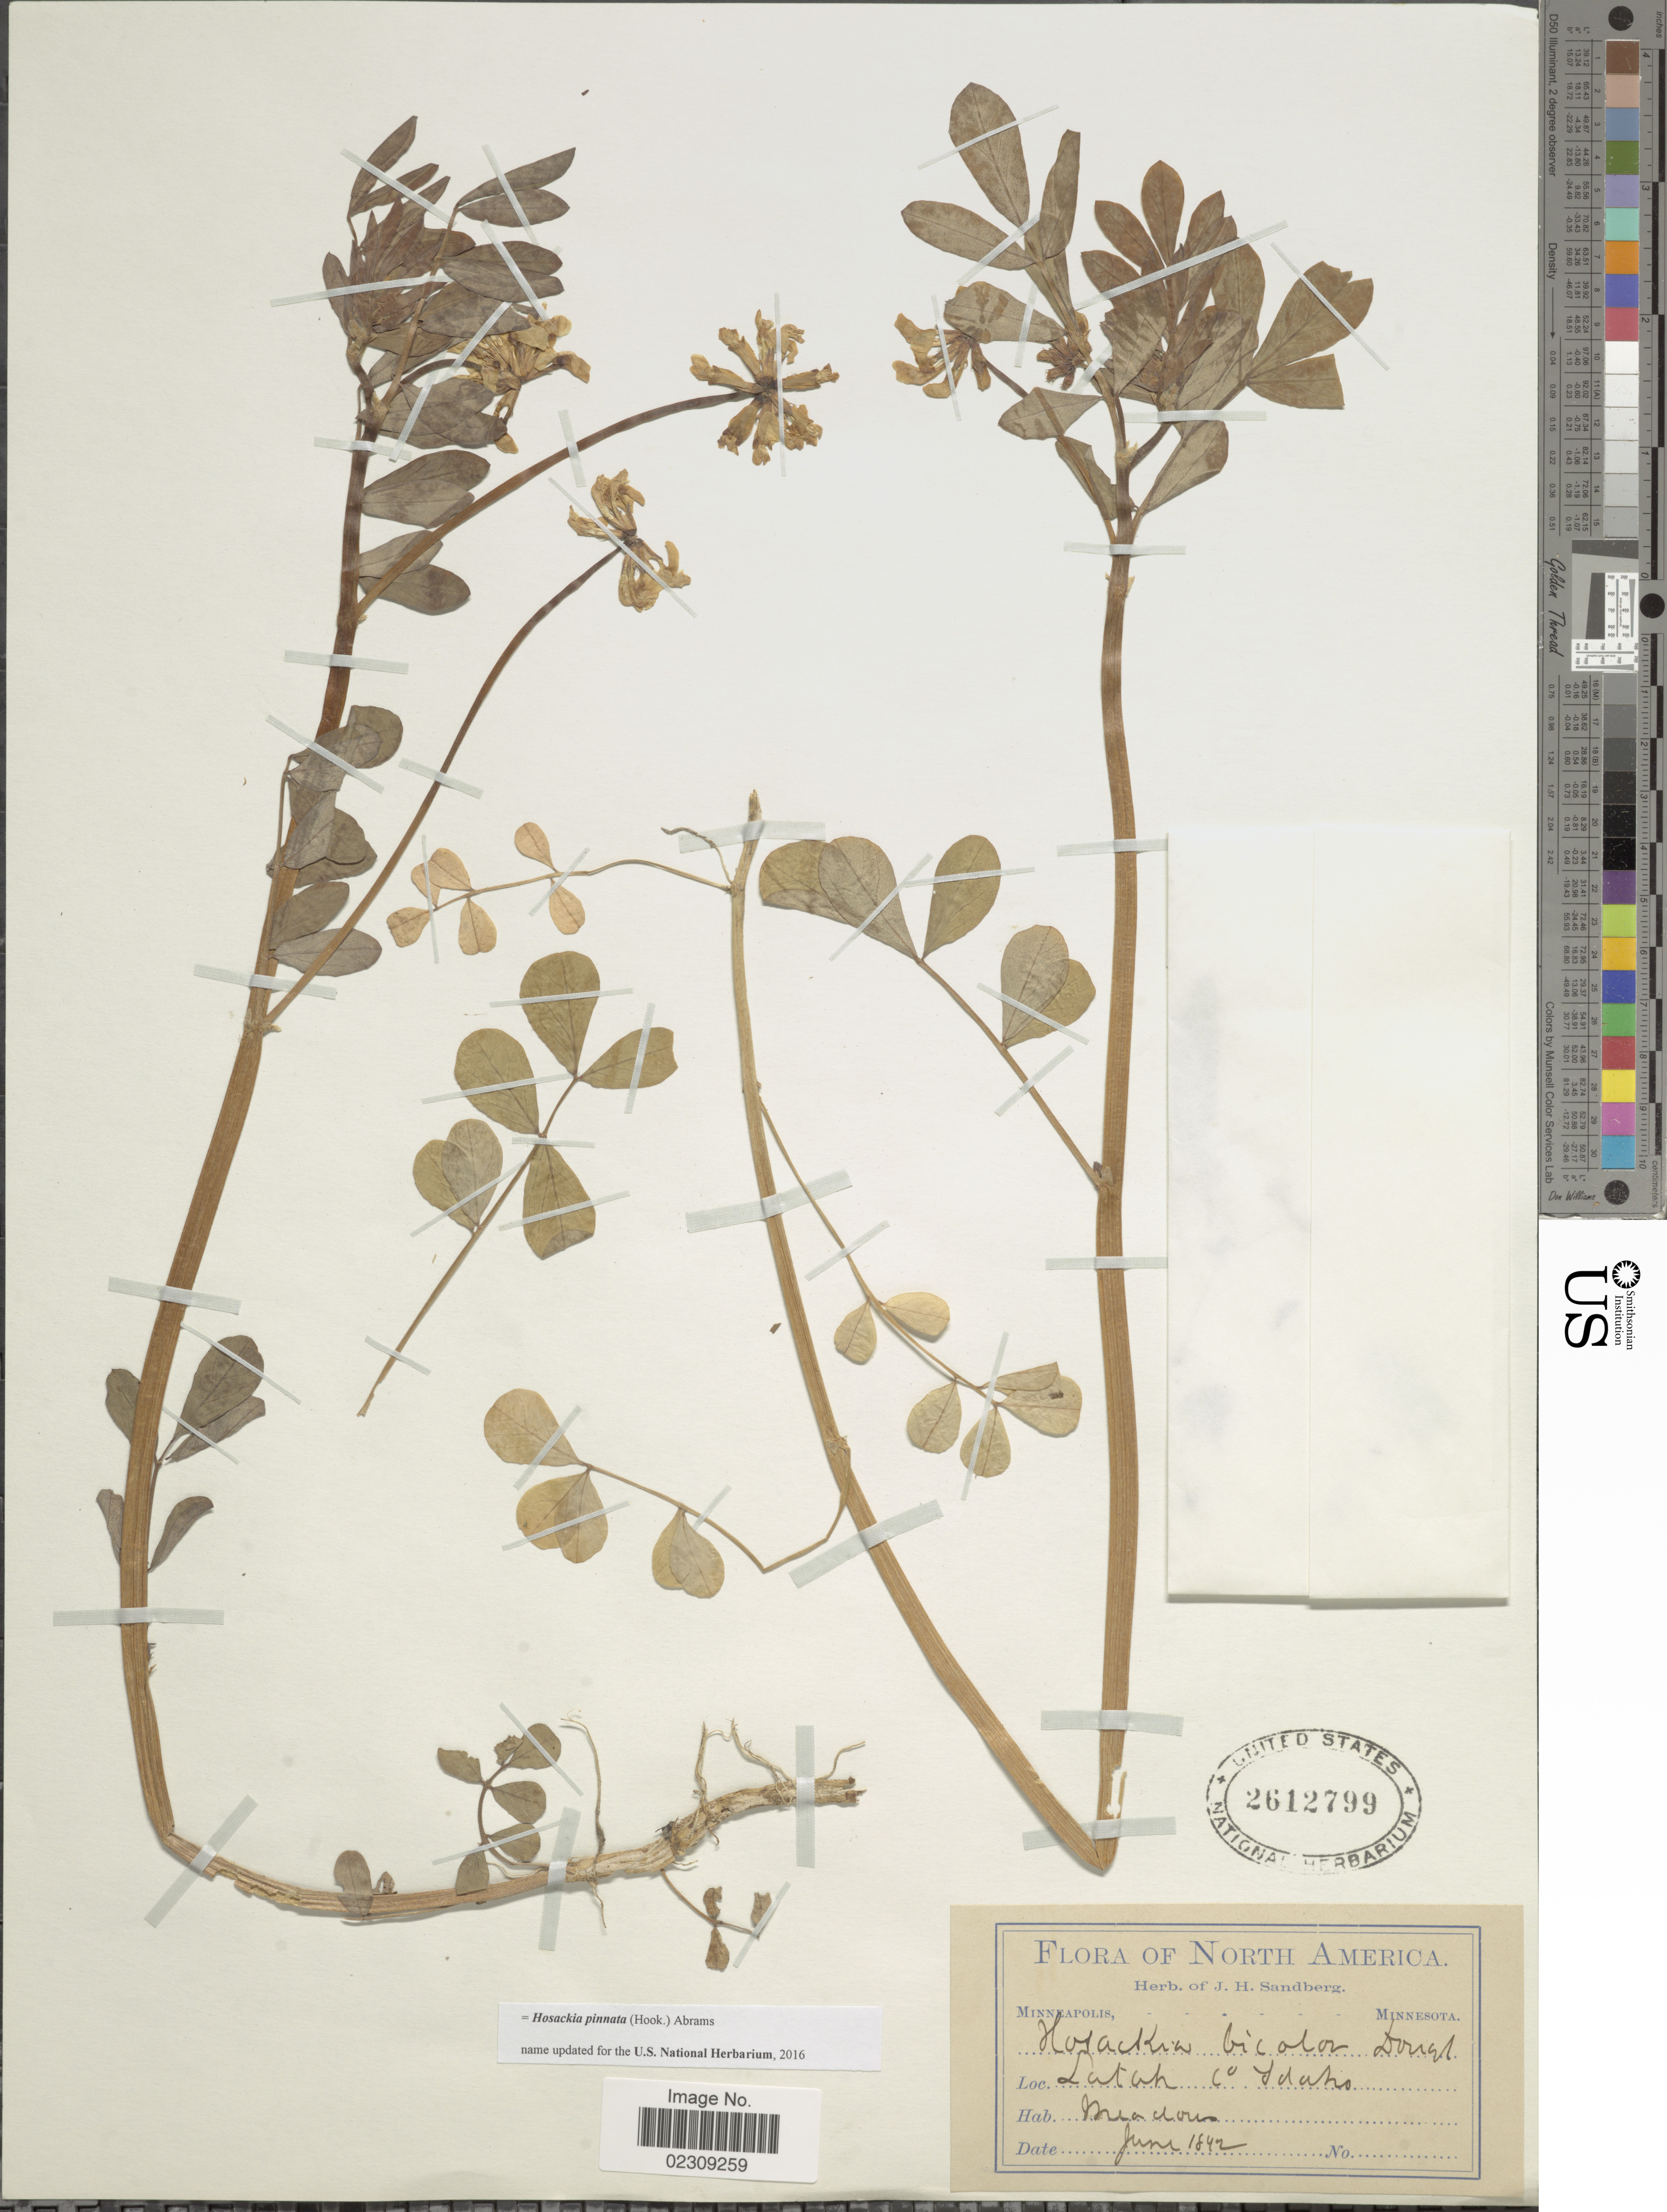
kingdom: Plantae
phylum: Tracheophyta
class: Magnoliopsida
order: Fabales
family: Fabaceae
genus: Hosackia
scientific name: Hosackia pinnata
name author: (Hook.) Abrams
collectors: ex. herb. J. H. Sandberg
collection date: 1842-06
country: United States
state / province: Idaho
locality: Minneapolis, Minnesota, Latah C° Idaho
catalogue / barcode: US 2612799